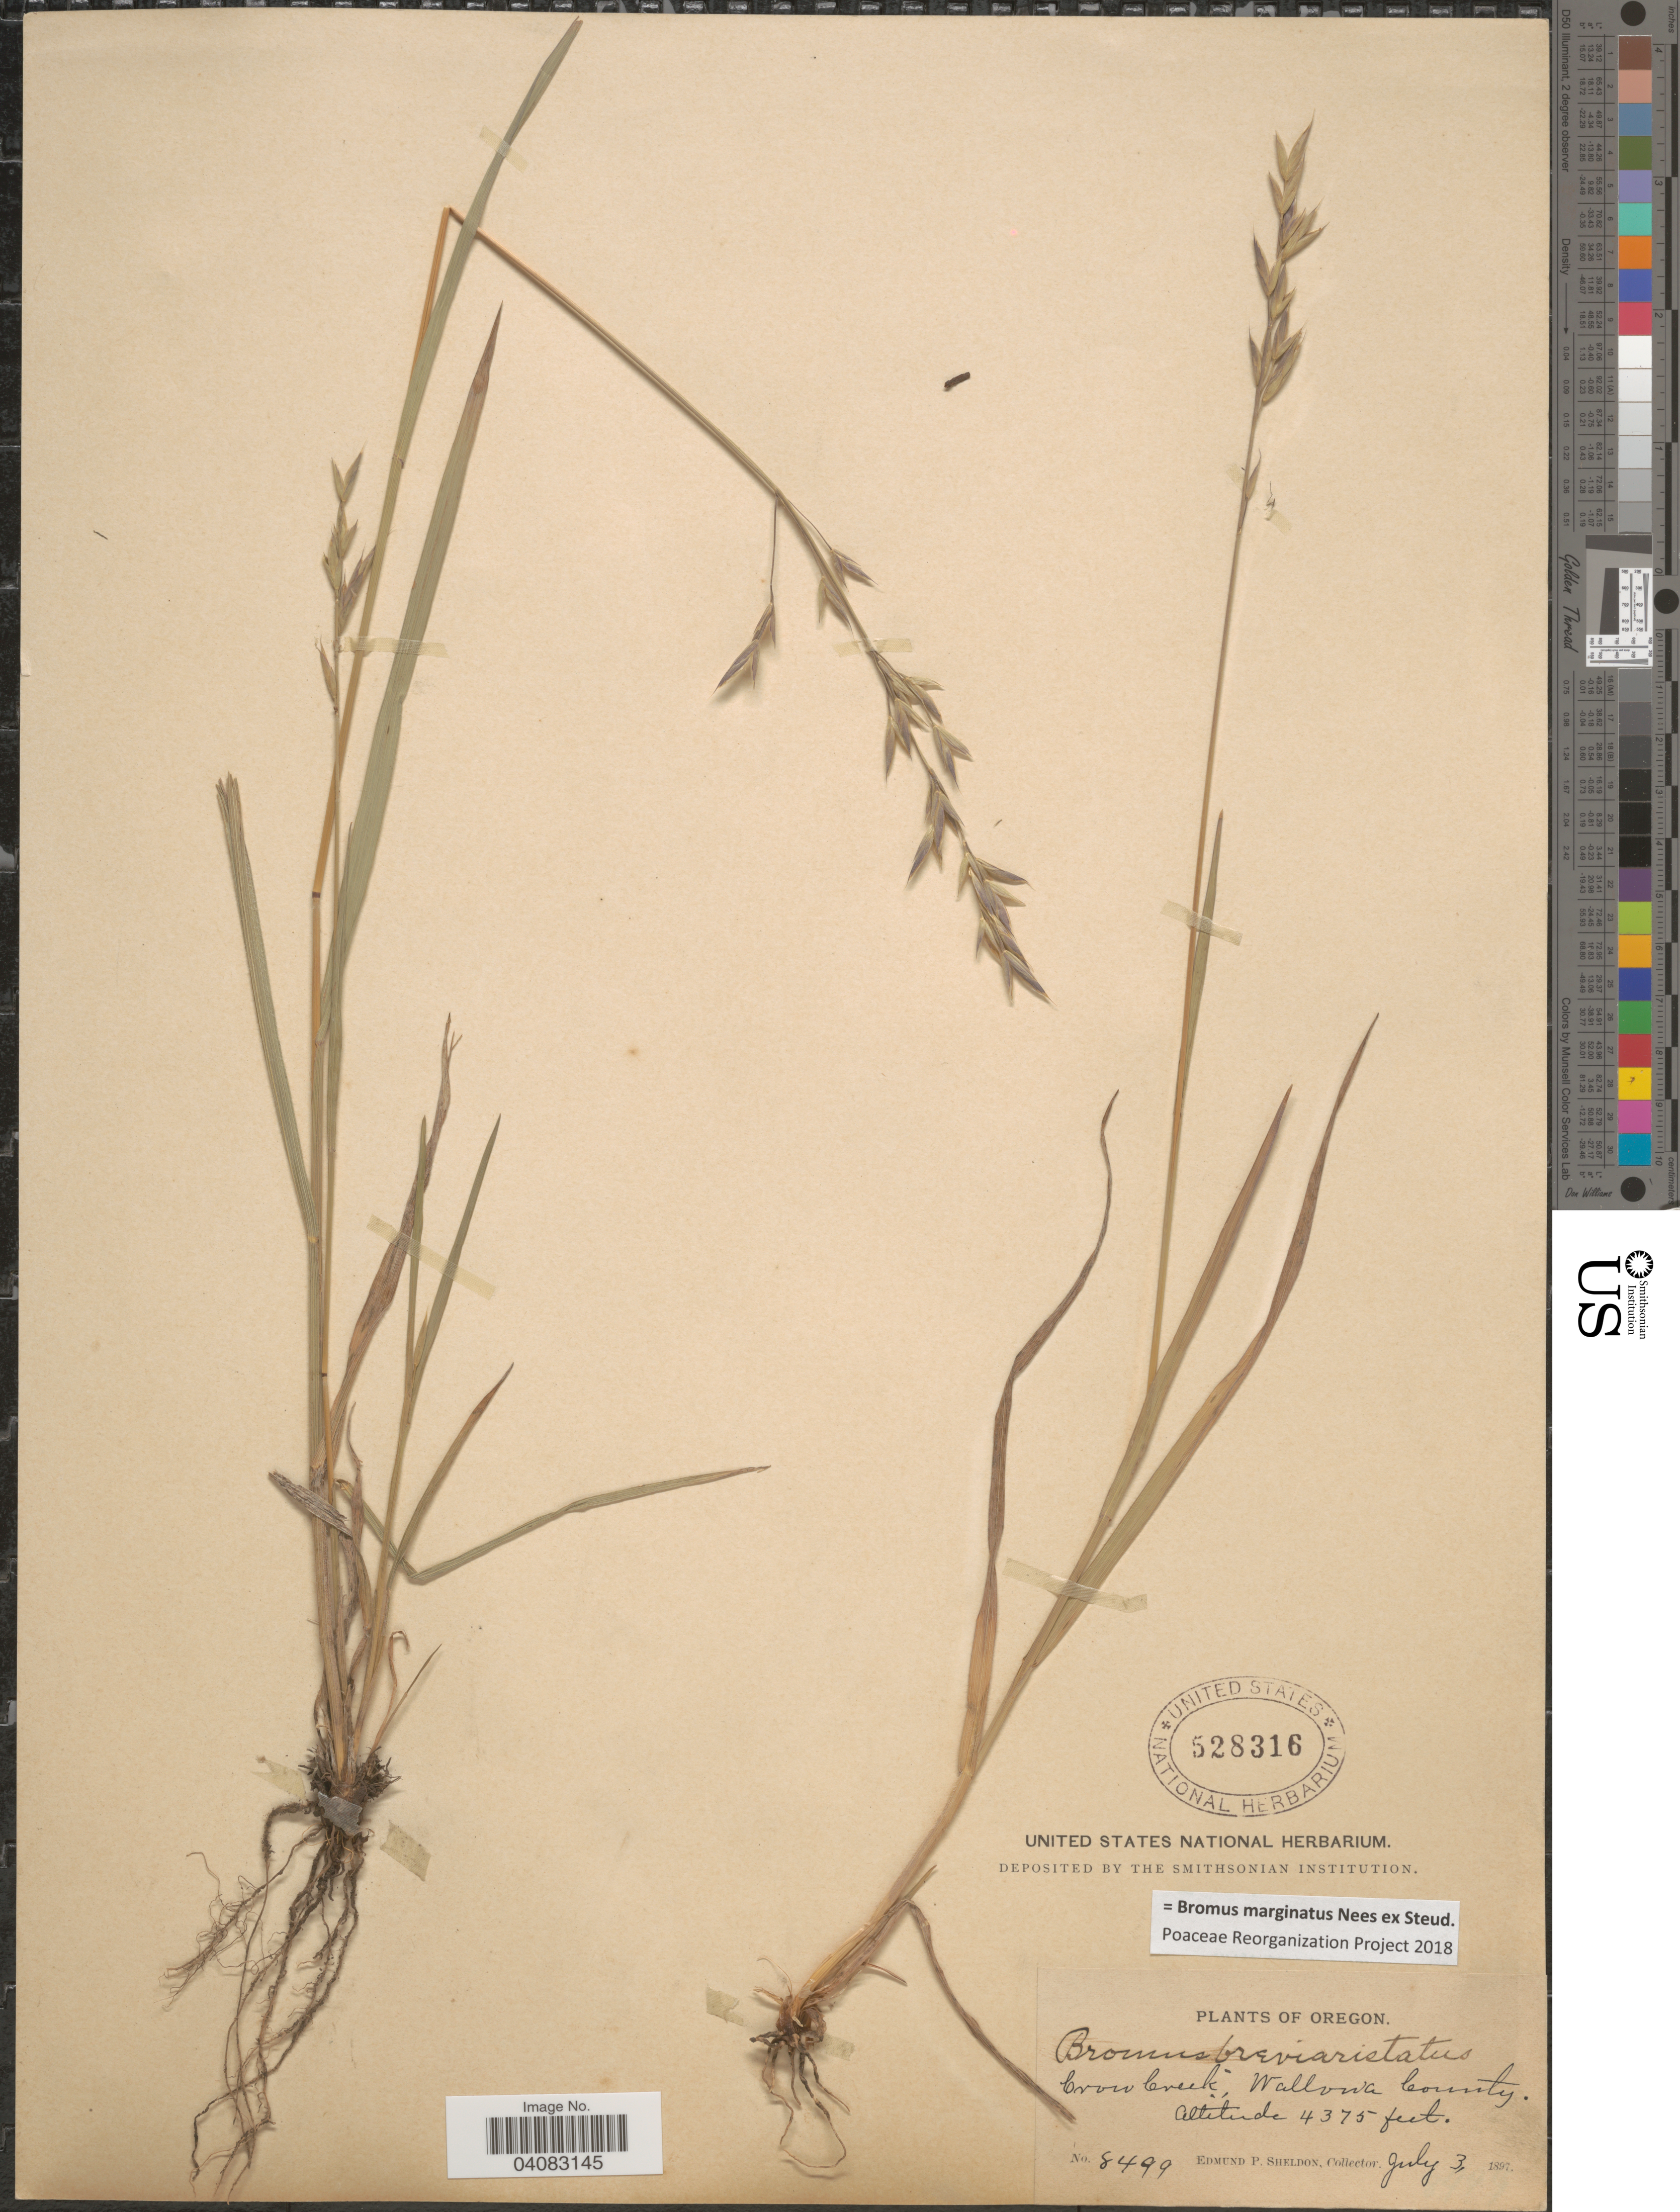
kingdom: Plantae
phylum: Tracheophyta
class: Liliopsida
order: Poales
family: Poaceae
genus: Bromus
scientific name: Bromus marginatus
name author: Nees ex Steud.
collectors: E. P. Sheldon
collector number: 8499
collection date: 1897-07-03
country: United States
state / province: Oregon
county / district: Wallowa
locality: Crow Creek, Wallowa County.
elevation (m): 1334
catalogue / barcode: US 528316